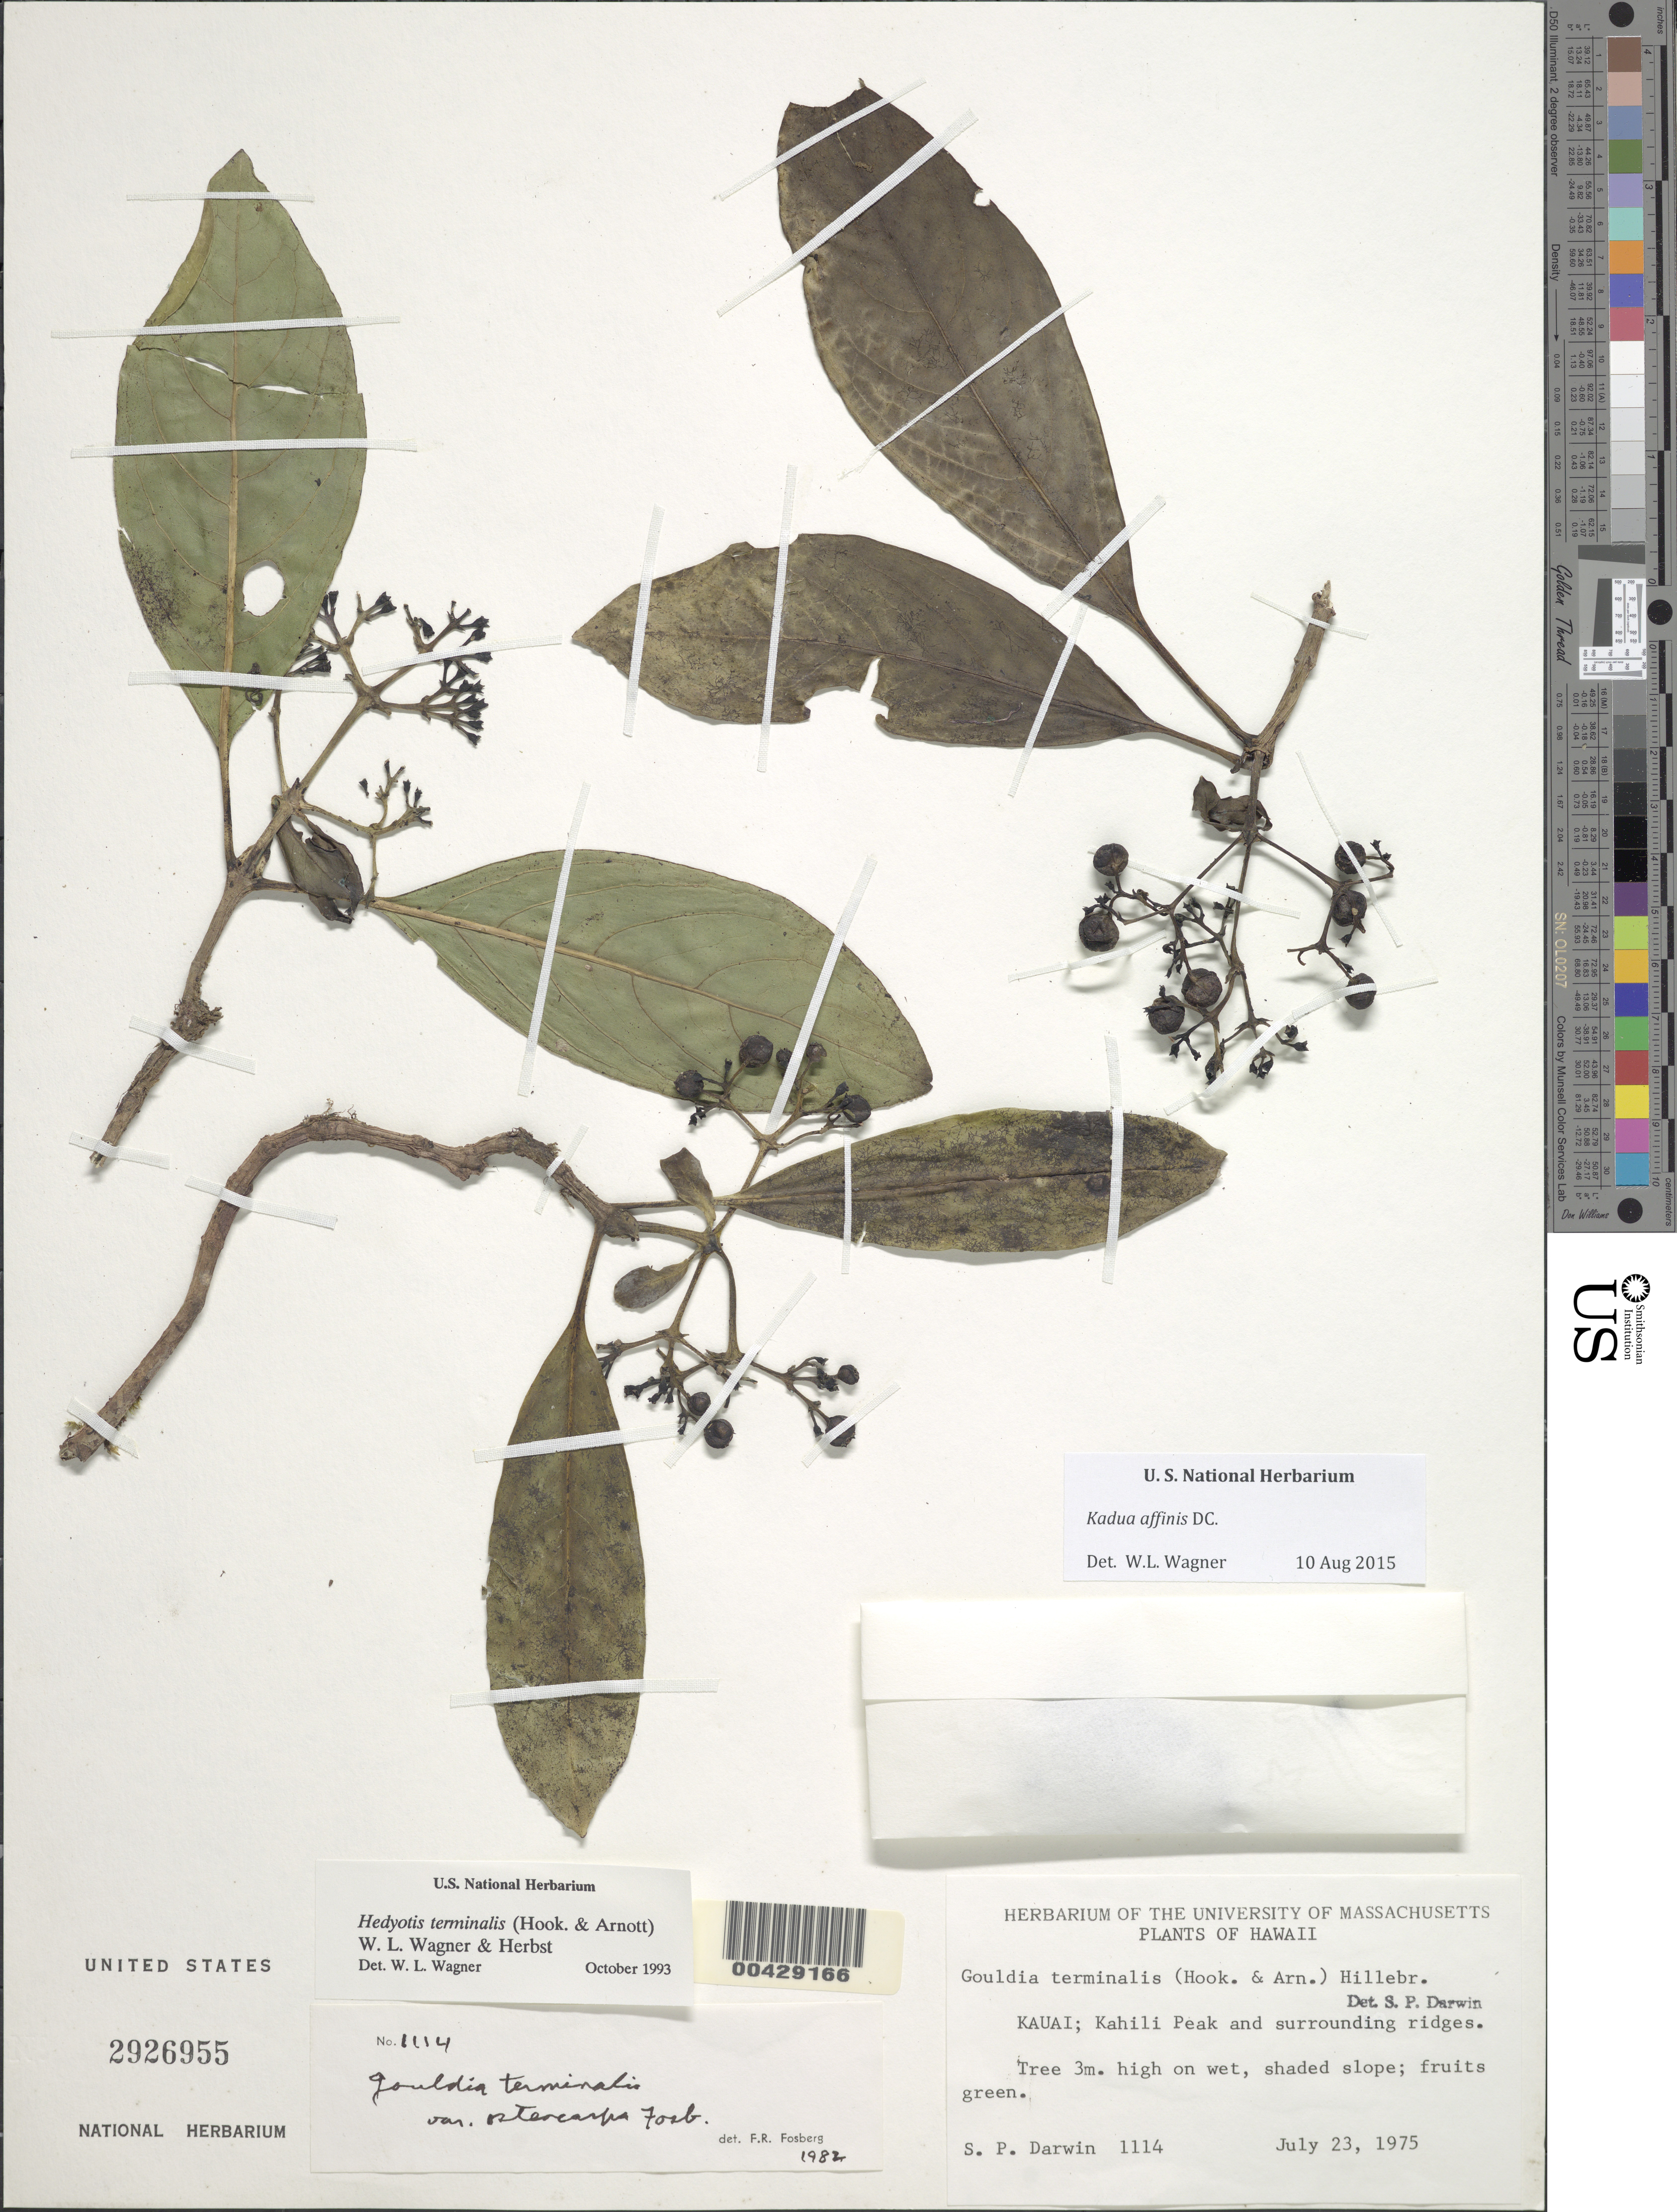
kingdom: Plantae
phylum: Tracheophyta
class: Magnoliopsida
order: Gentianales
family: Rubiaceae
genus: Kadua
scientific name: Kadua affinis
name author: DC.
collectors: S. P. Darwin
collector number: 1114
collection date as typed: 23 Jul 1975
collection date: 1975-07-23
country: United States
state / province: Hawaii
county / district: Kauai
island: Kaua'i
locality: Kahili Peak and surrounding ridges.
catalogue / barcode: US 2926955